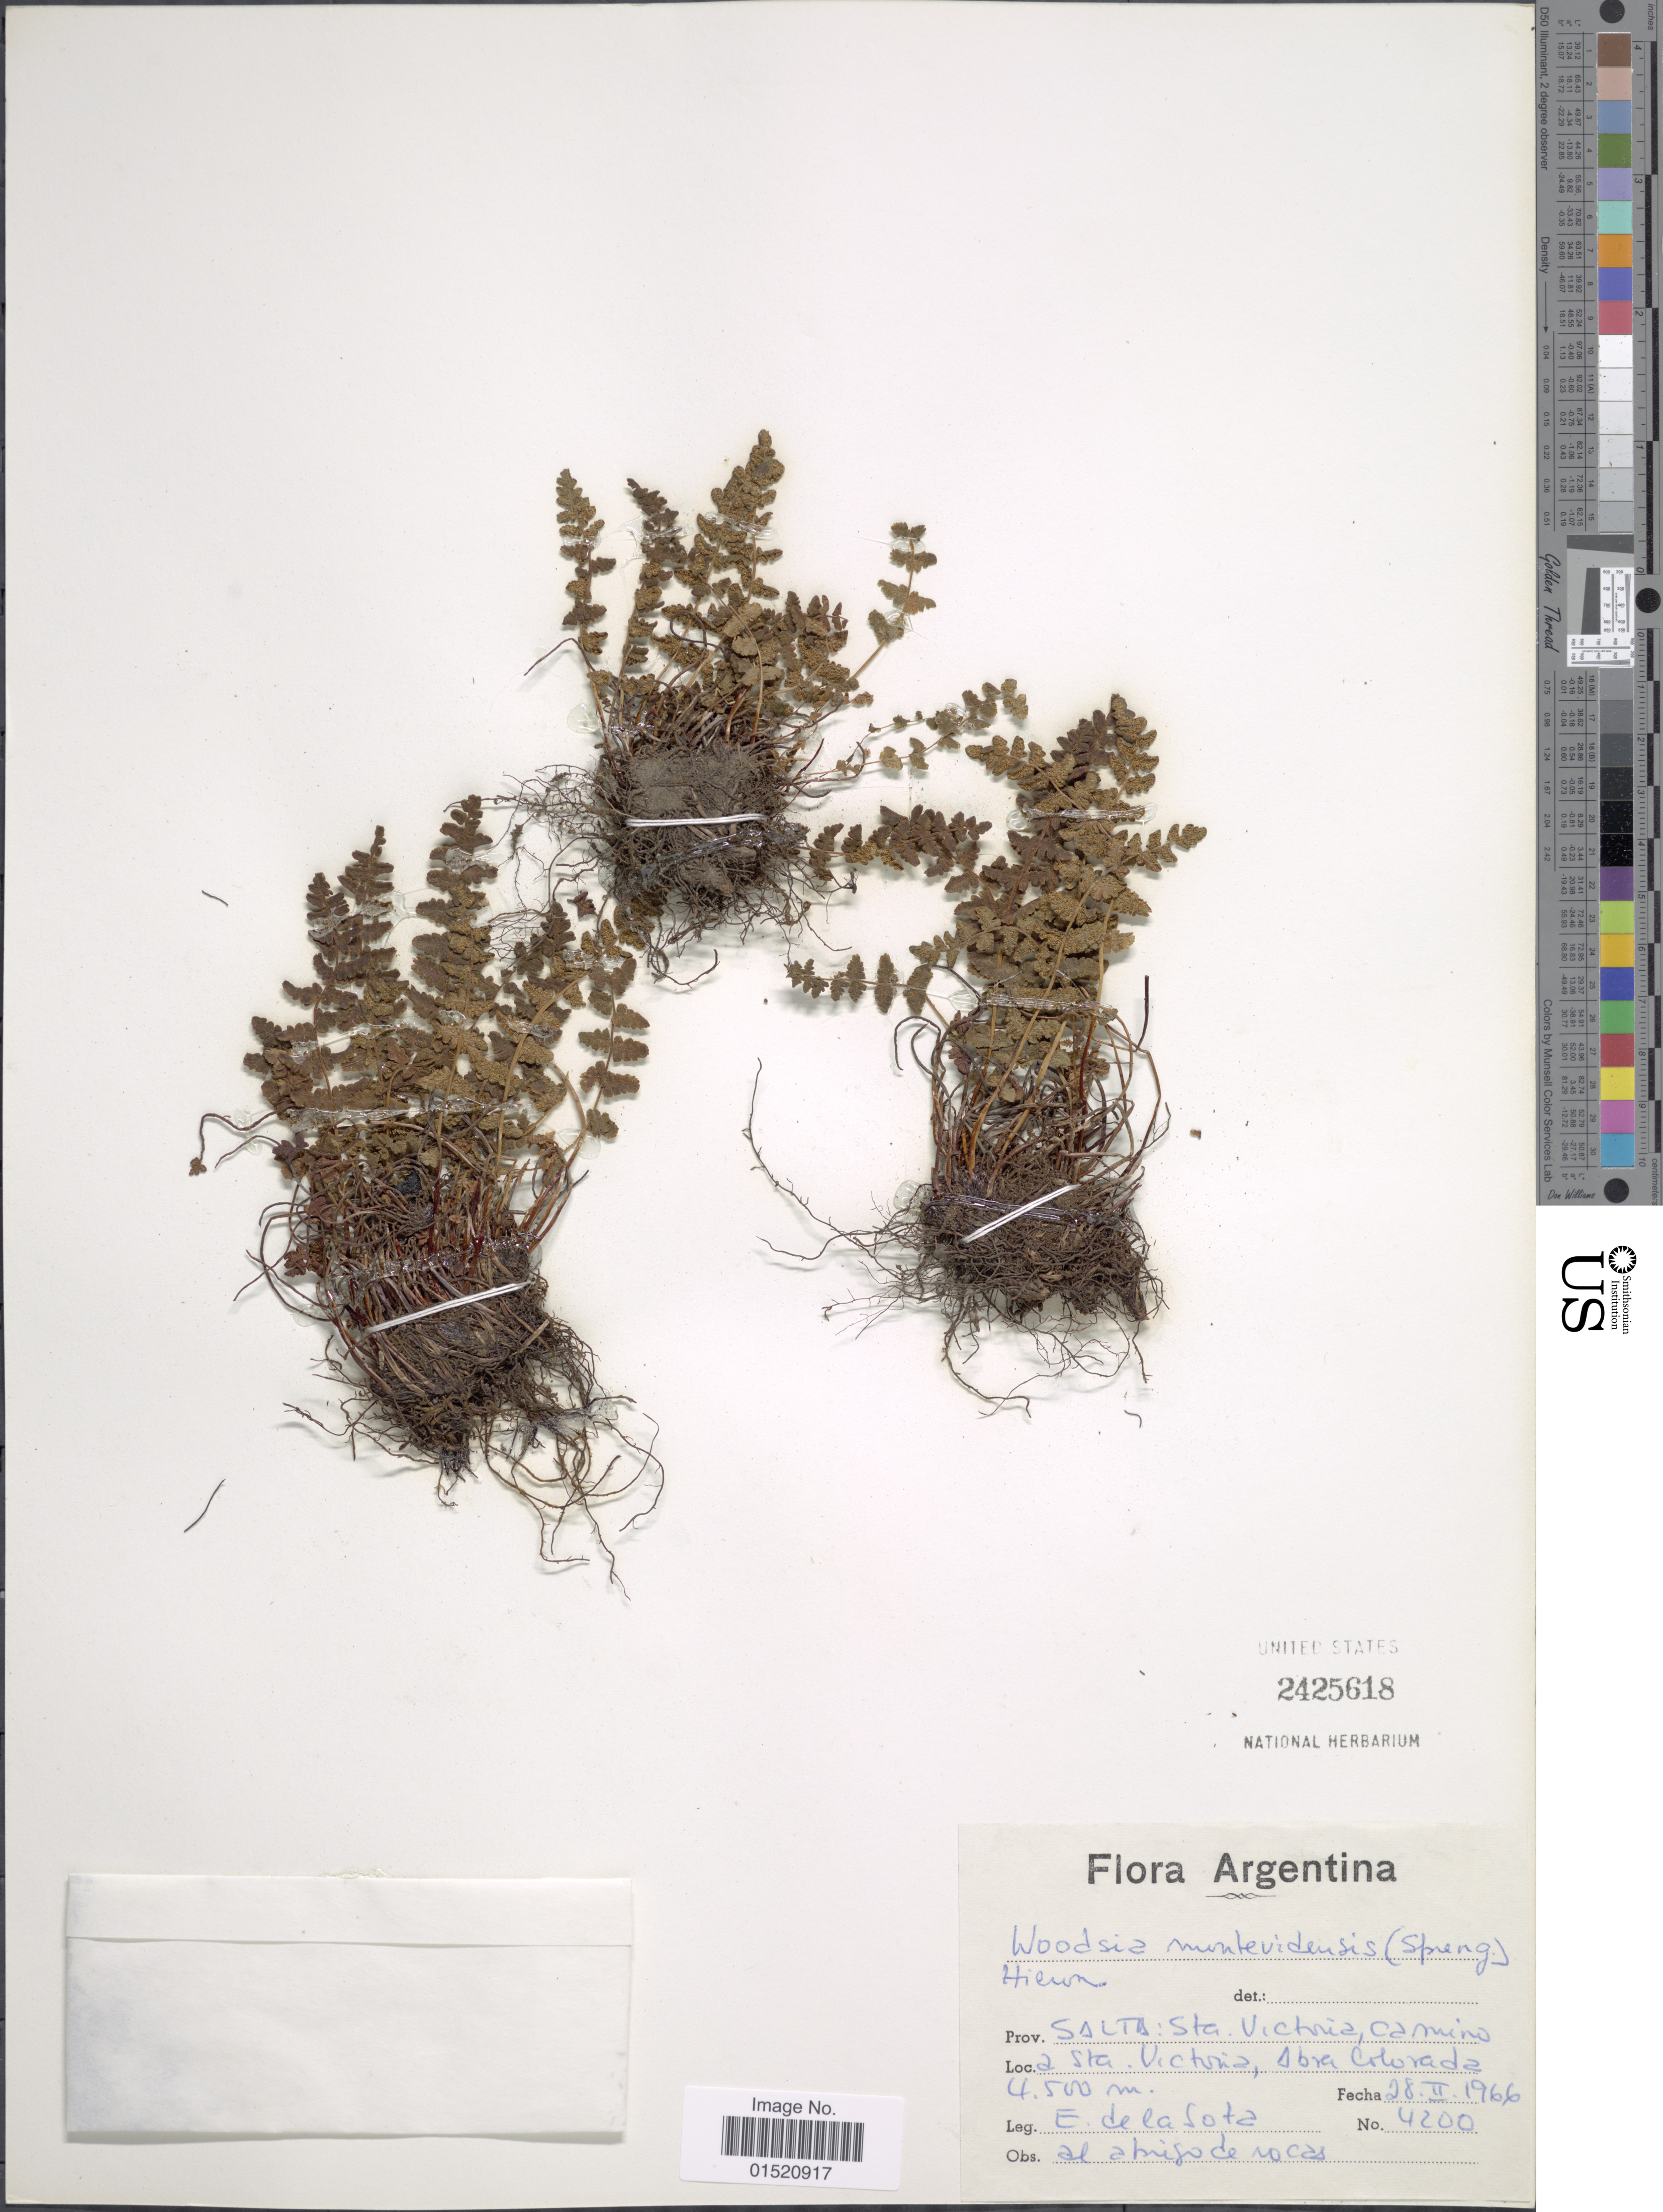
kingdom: Plantae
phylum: Tracheophyta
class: Polypodiopsida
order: Polypodiales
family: Woodsiaceae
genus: Woodsia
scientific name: Woodsia montevidensis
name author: (Spreng.) Hieron.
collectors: E. R. de la Sota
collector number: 4200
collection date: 1966-02-28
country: Argentina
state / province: Salta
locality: Sta Victoria, camino a Sta Victoria, Abra Colorada.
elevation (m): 4500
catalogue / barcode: US 2425618